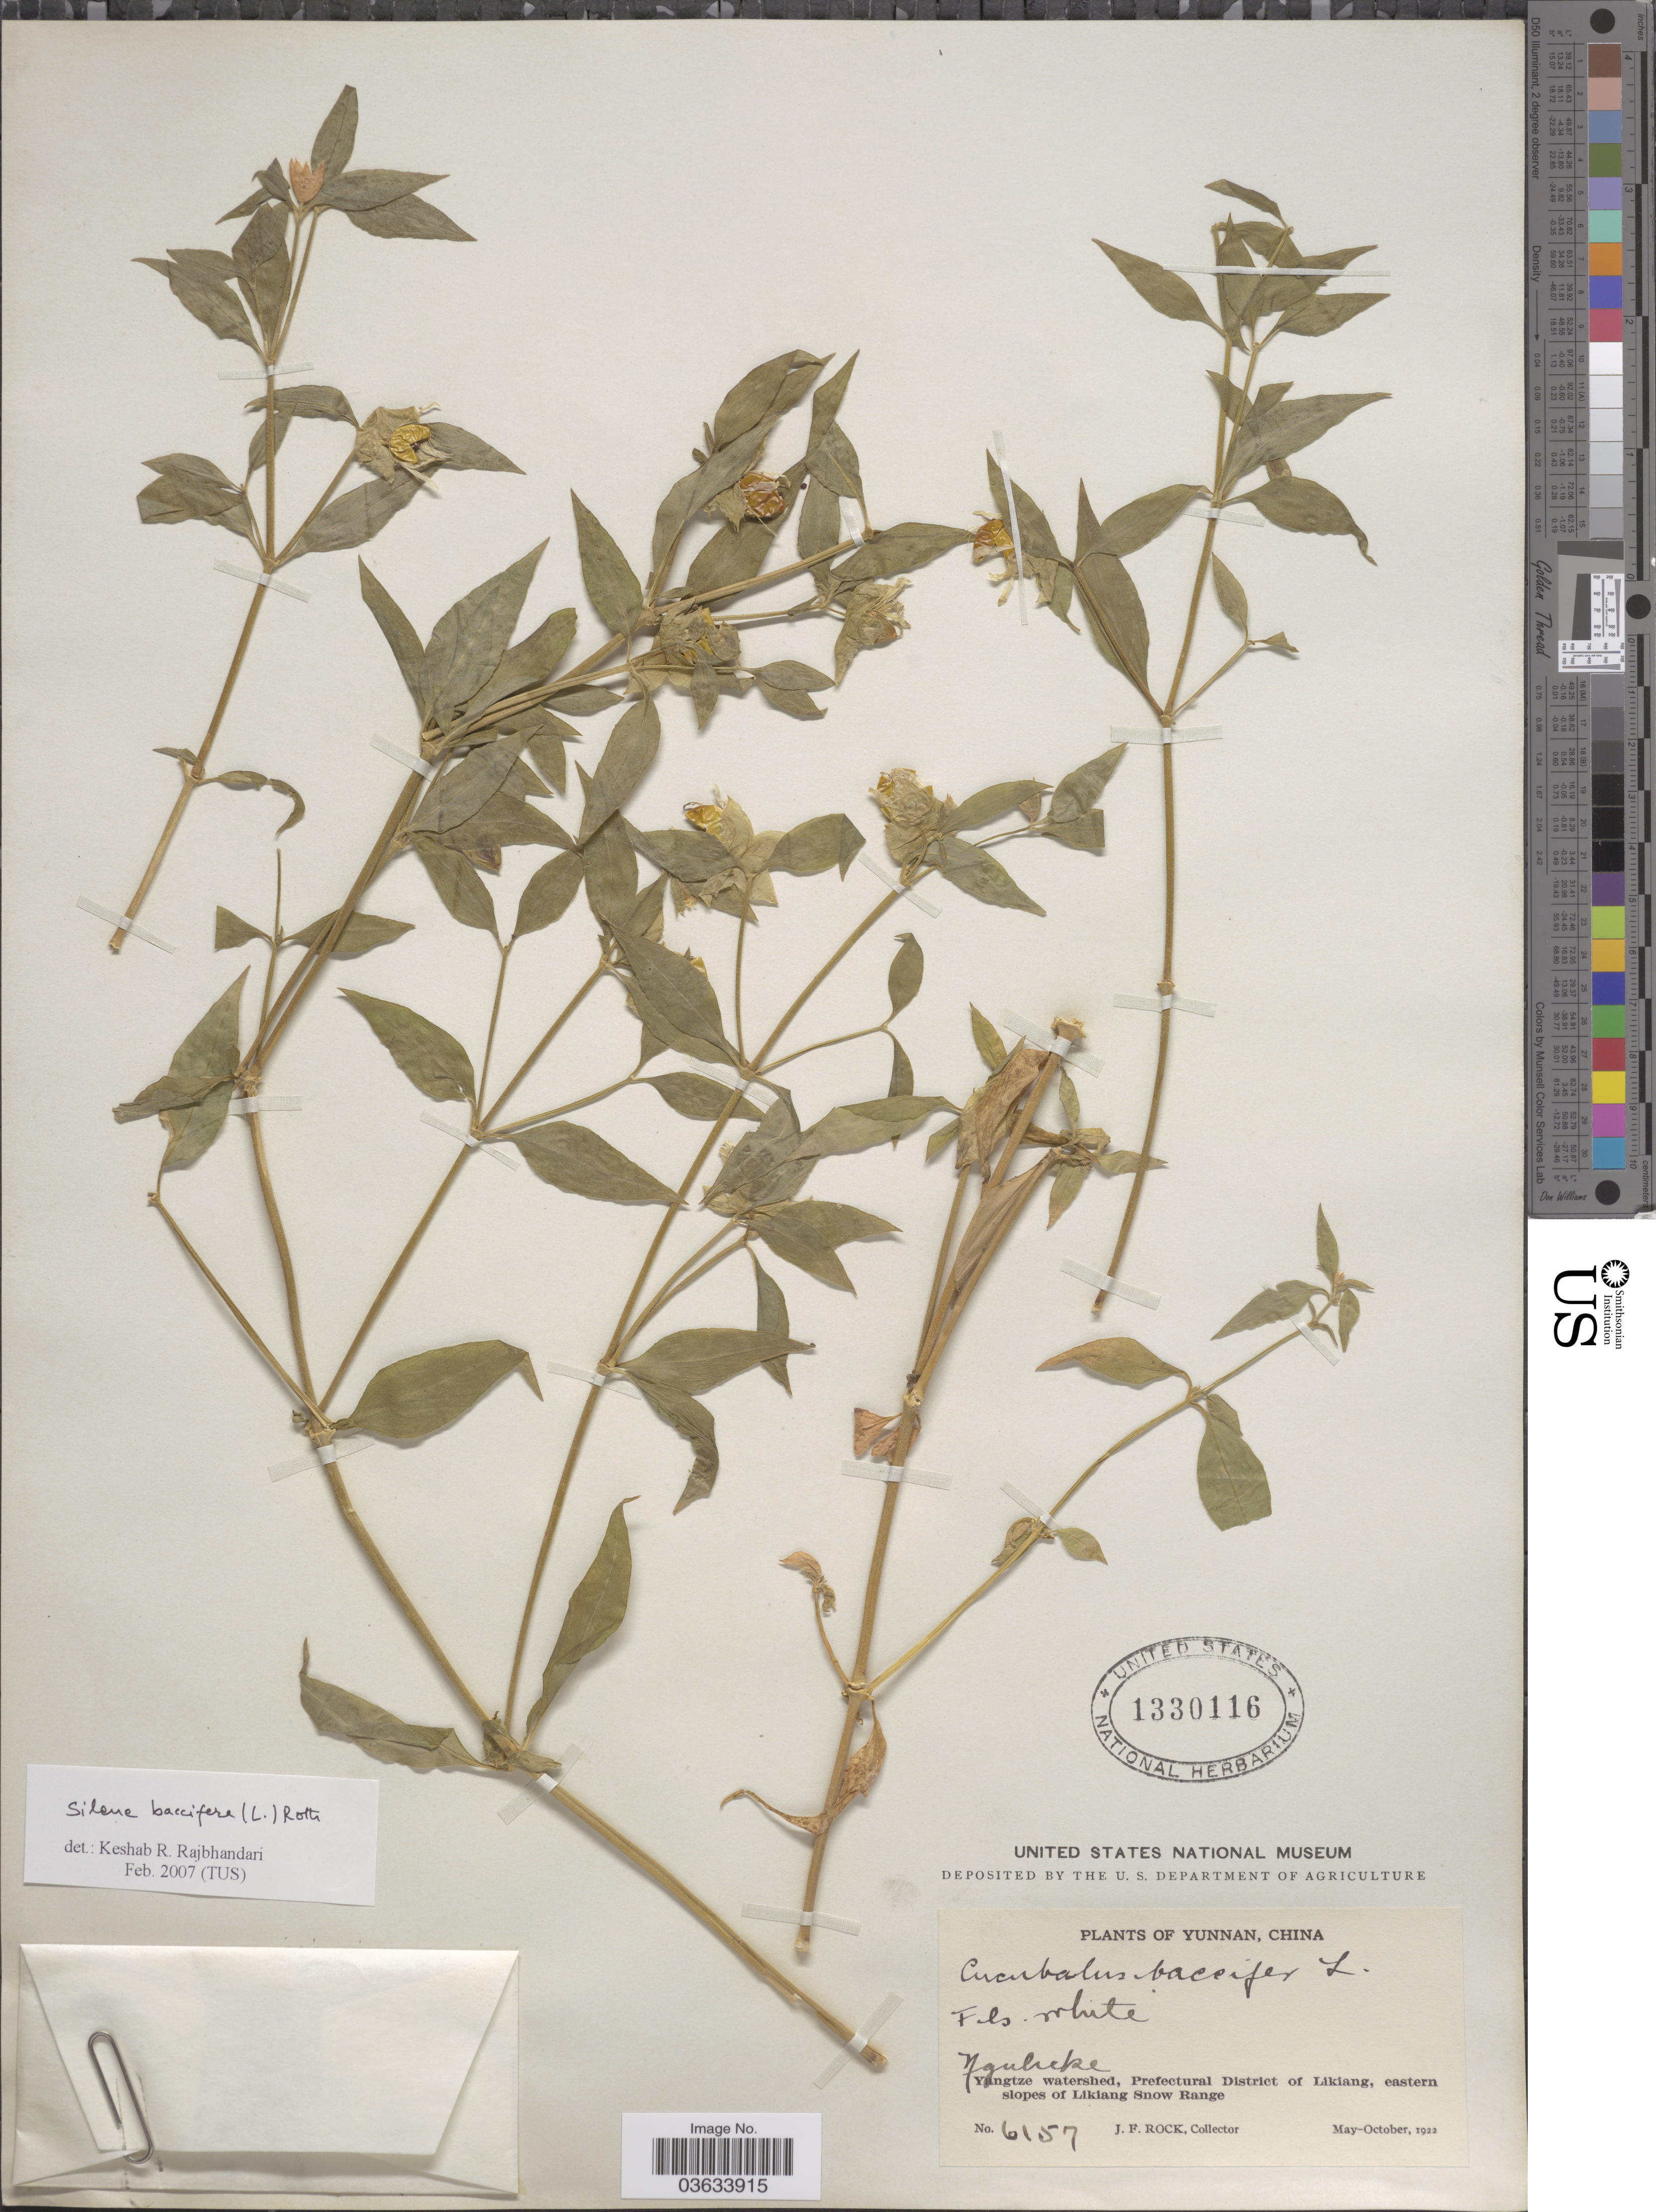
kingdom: Plantae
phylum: Tracheophyta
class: Magnoliopsida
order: Caryophyllales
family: Caryophyllaceae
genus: Silene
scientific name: Silene baccifera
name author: (L.) Durande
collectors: J. Rock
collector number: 6157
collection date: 1922-05/1922-10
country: China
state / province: Yunnan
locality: Nguluke. Yangtze watershed, Prefectural District of Likiang, eastern slopes of Likiang Snow Range.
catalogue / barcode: US 1330116